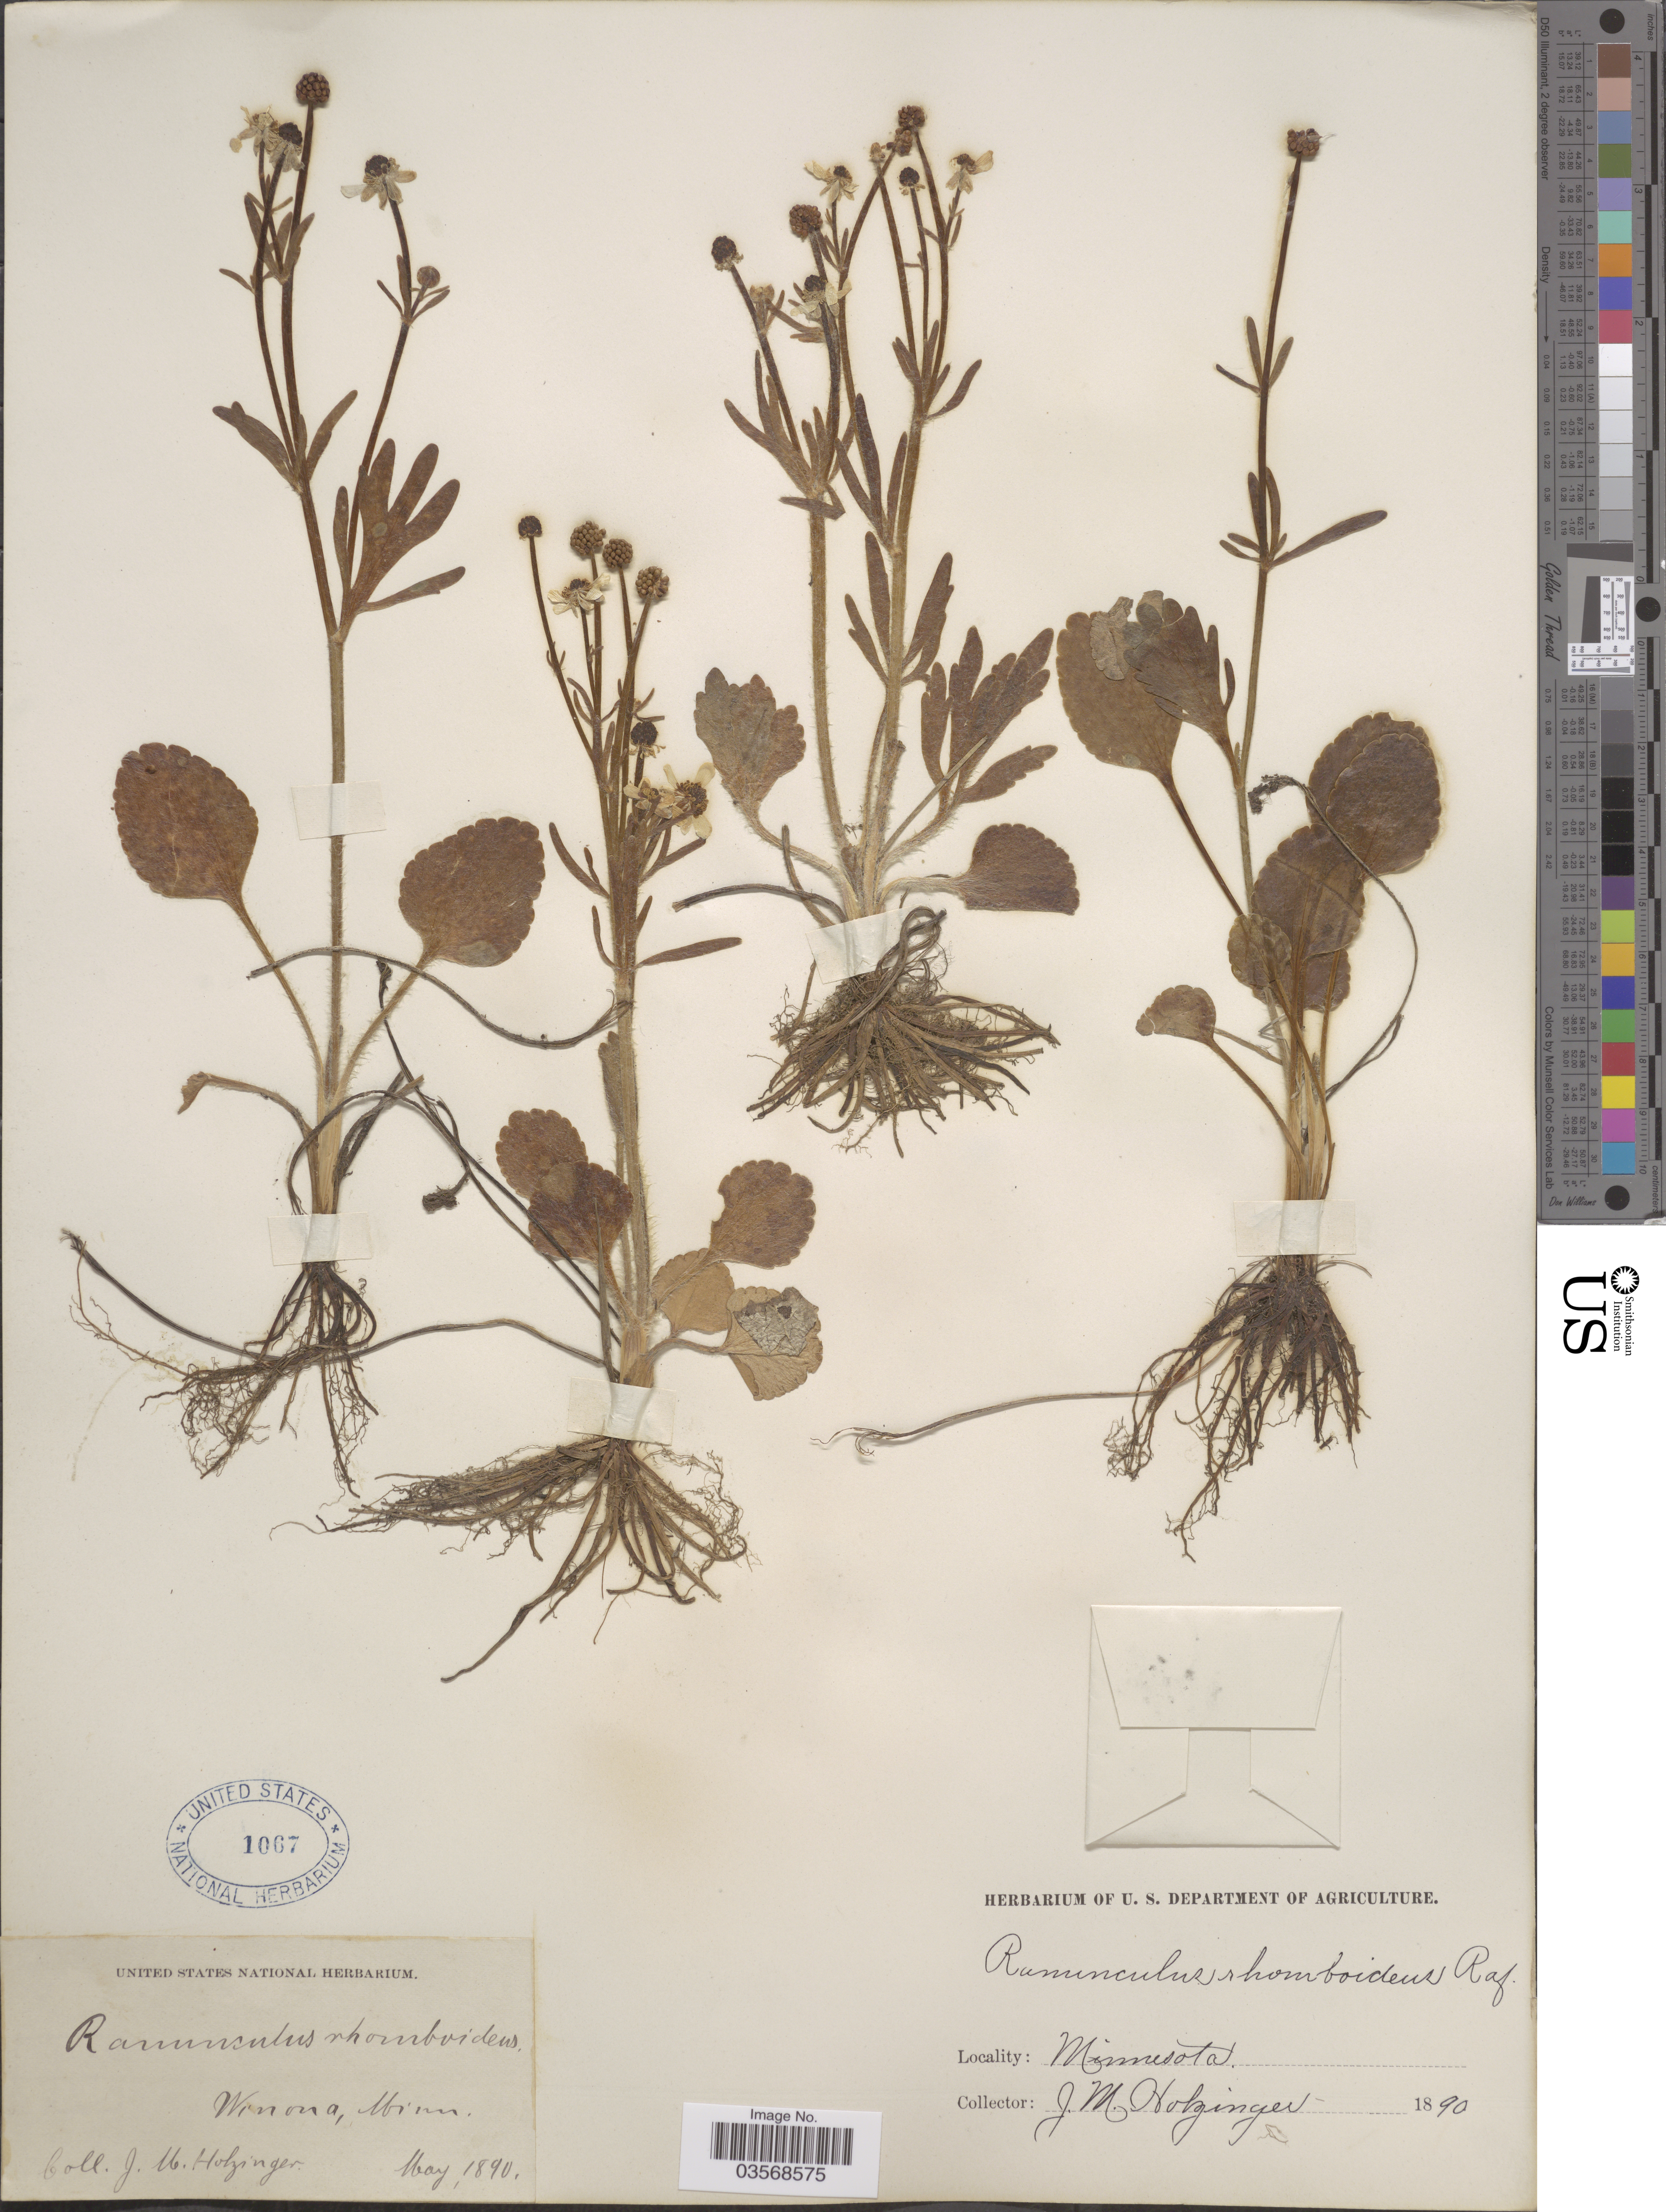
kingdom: Plantae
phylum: Tracheophyta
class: Magnoliopsida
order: Ranunculales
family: Ranunculaceae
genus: Ranunculus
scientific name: Ranunculus ovalis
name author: Raf.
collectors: J. M. Holzinger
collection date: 1890-05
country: United States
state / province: Minnesota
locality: Winona.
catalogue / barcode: US 1067